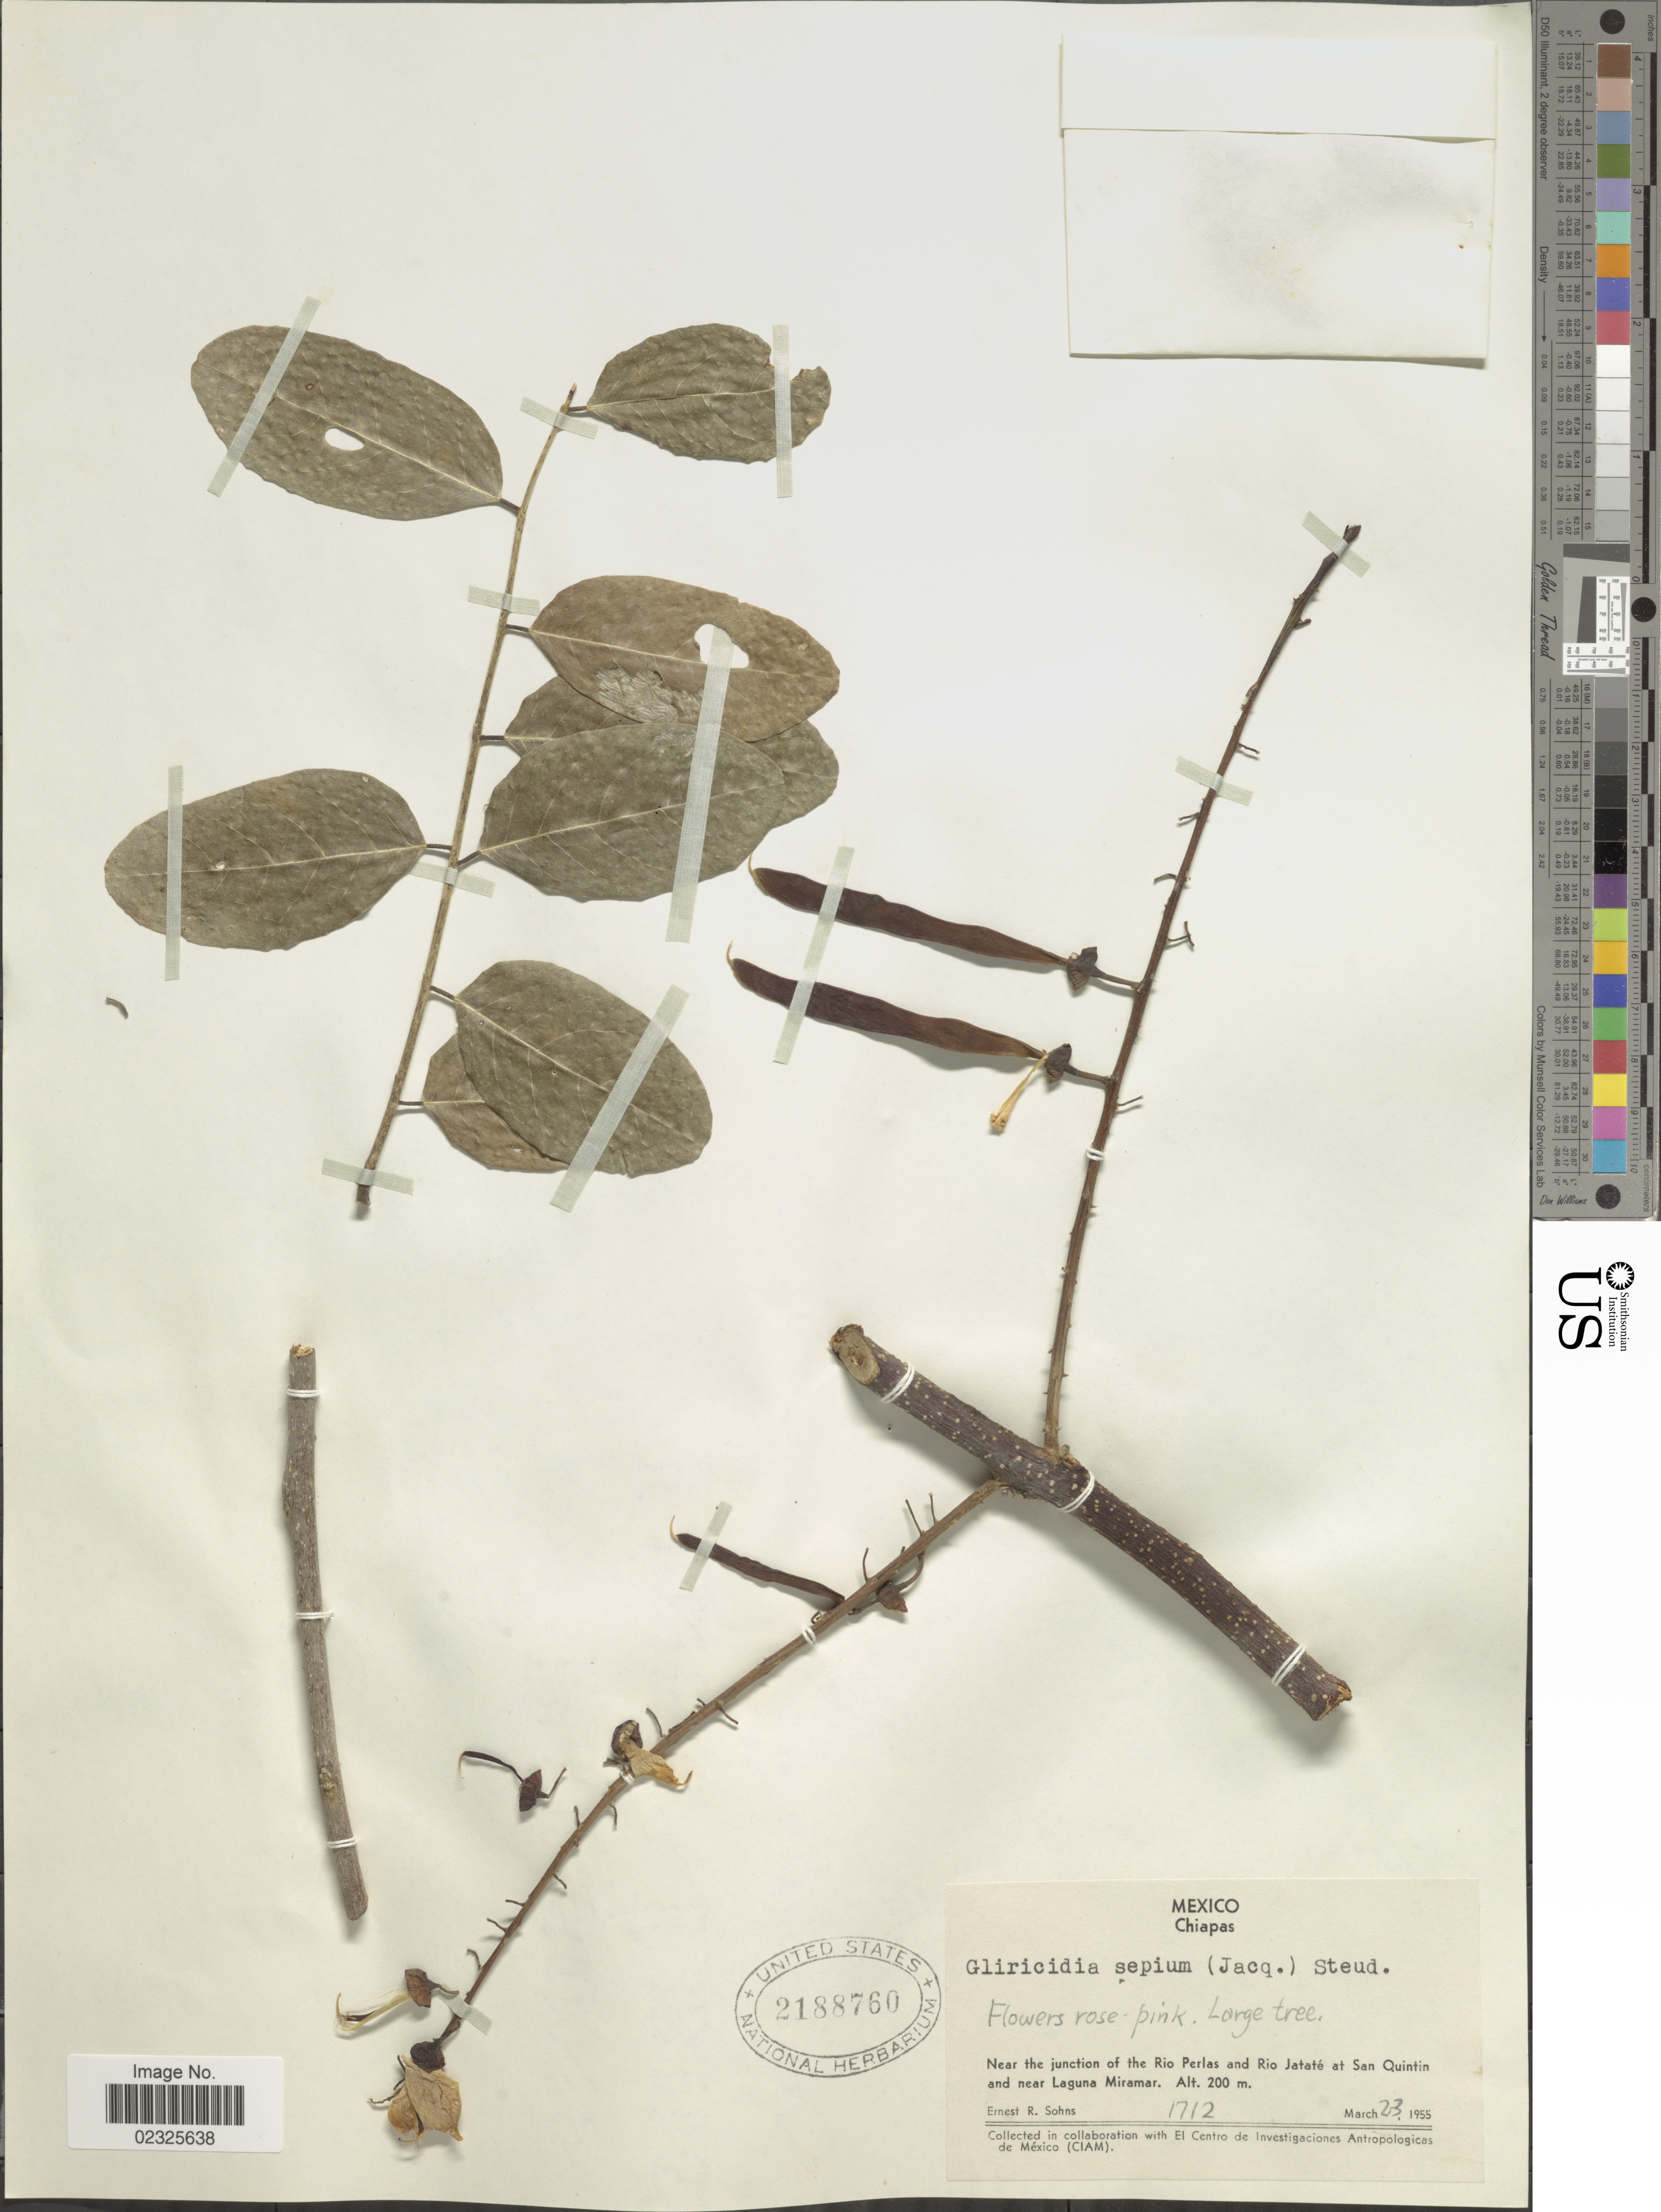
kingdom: Plantae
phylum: Tracheophyta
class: Magnoliopsida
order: Fabales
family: Fabaceae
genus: Gliricidia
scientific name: Gliricidia sepium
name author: (Jacq.) Kunth ex Walp.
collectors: E. R. Sohns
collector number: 1712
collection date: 1955-03-23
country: Mexico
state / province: Chiapas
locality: Near the junction of the Rio Perlas and Rio Jatate at San Quintin and near Laguna Miramar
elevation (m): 200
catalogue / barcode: US 2188760